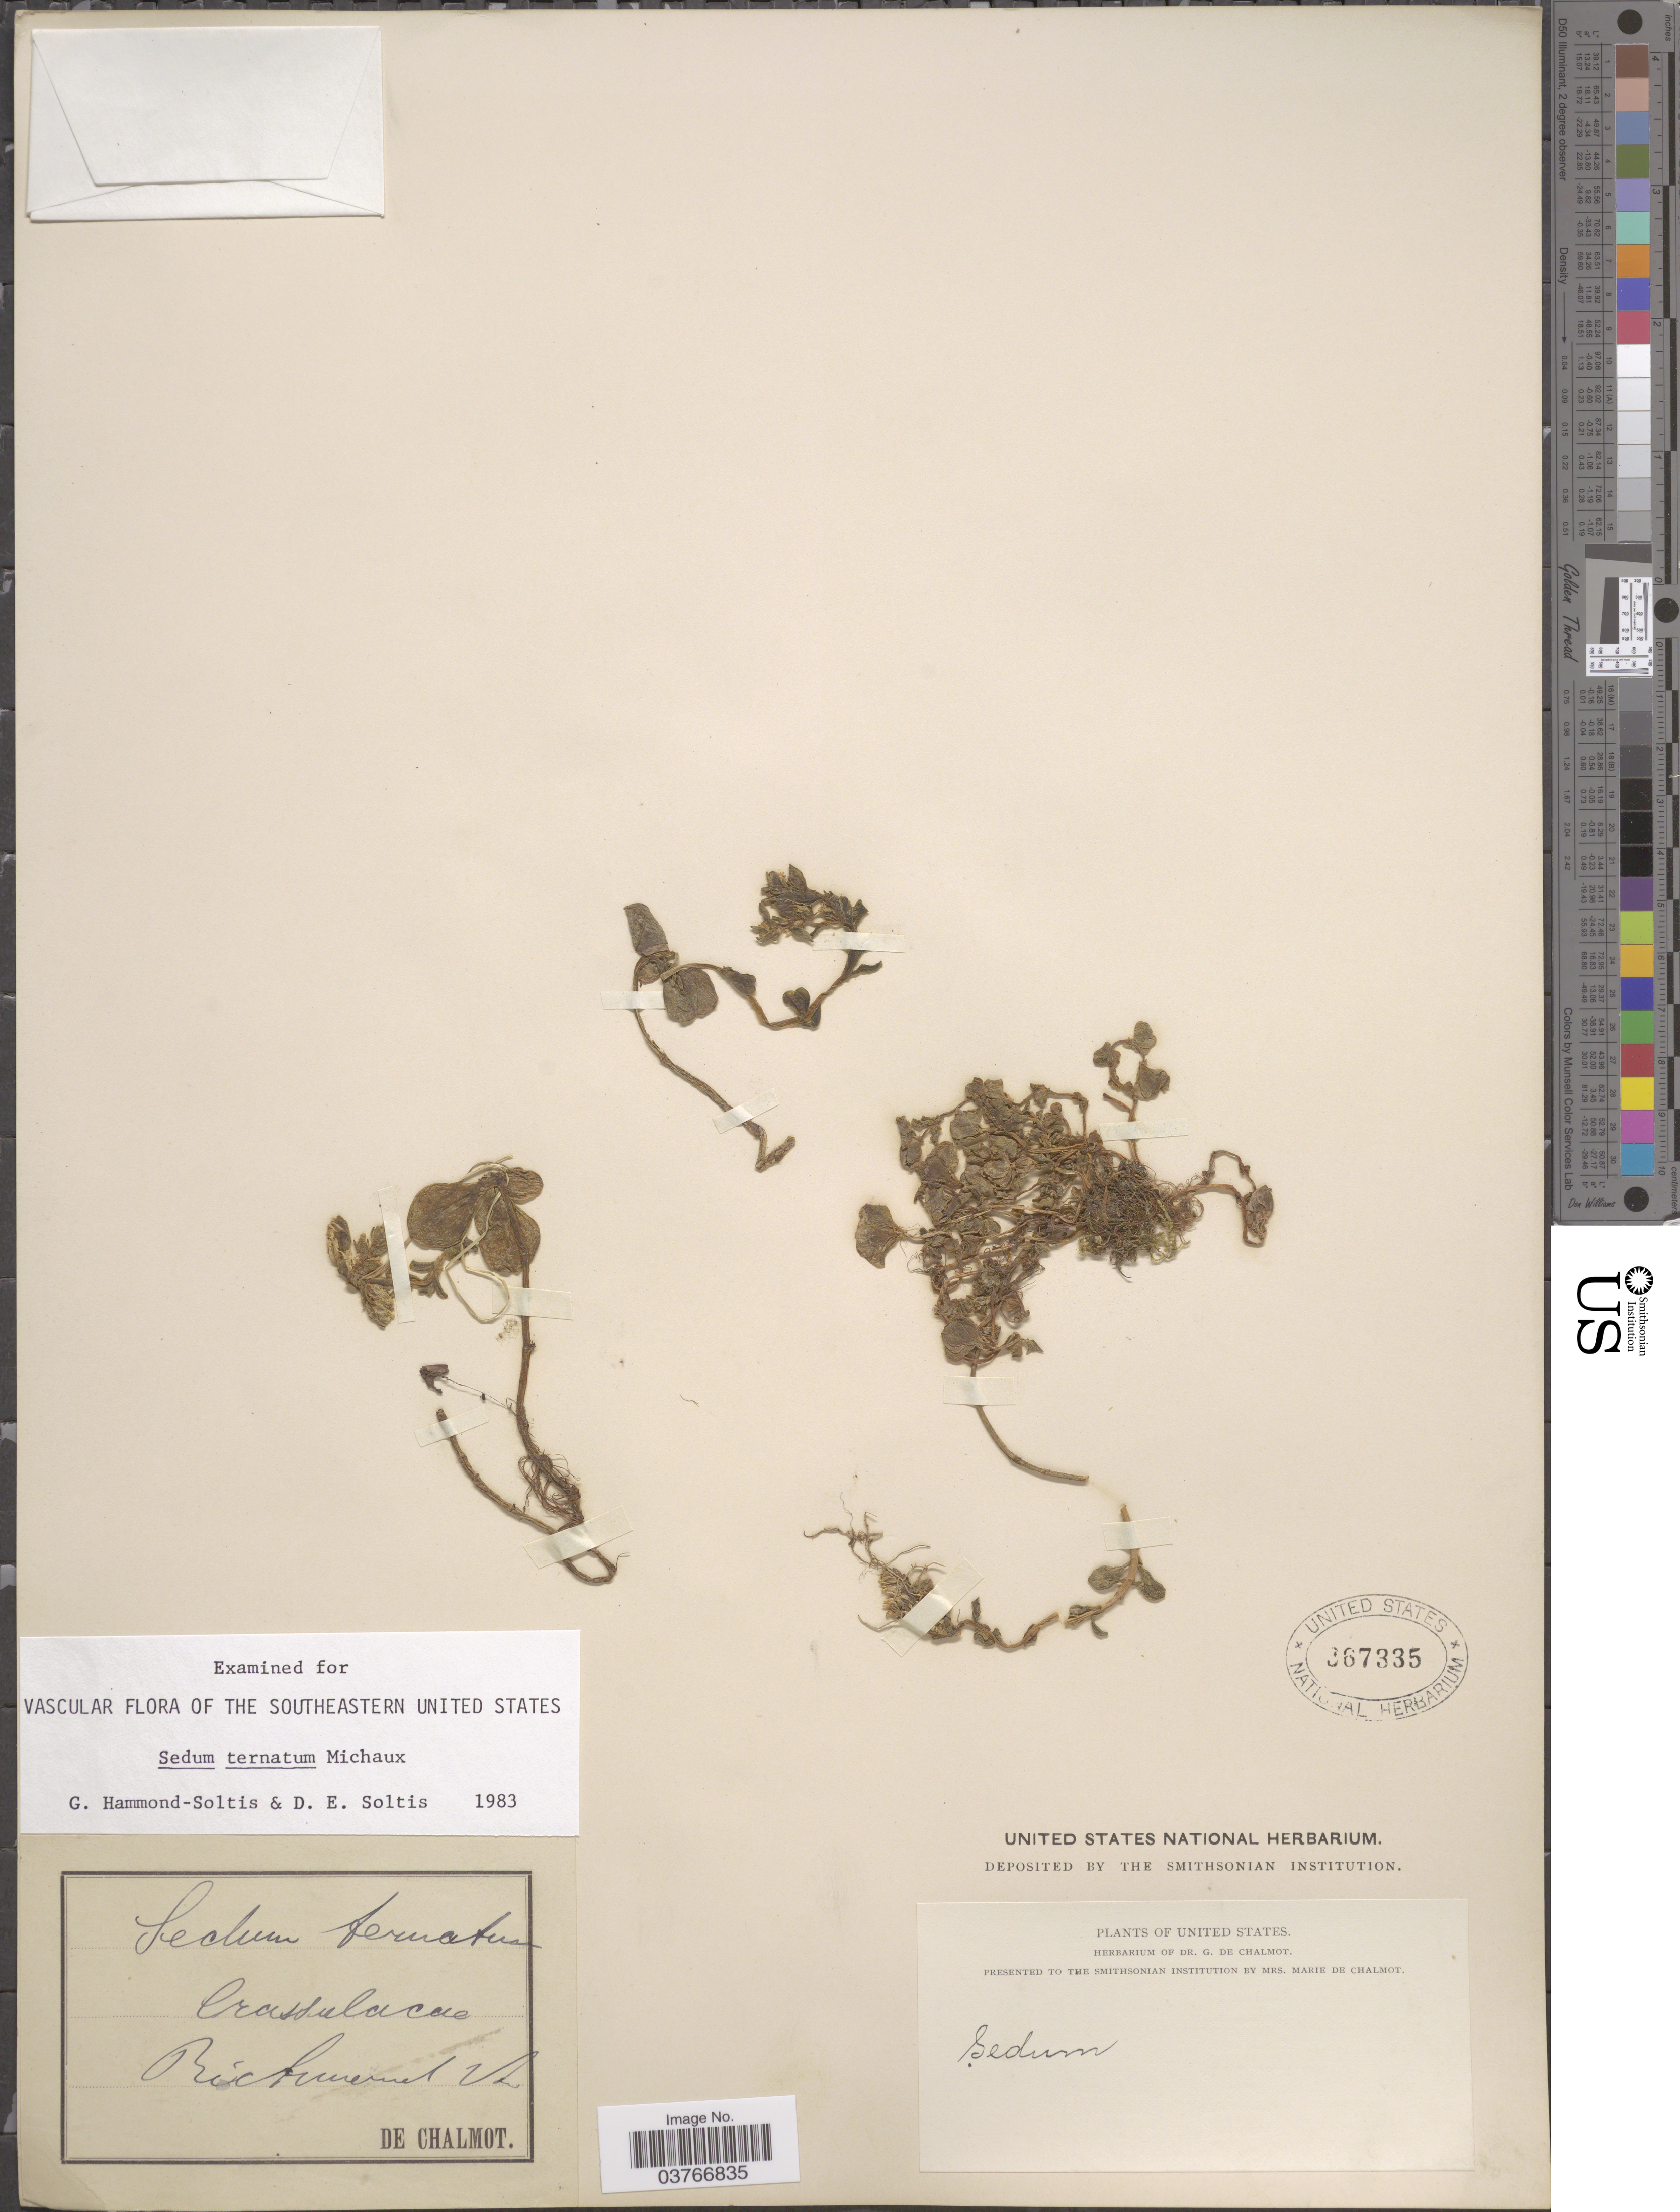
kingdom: Plantae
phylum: Tracheophyta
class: Magnoliopsida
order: Saxifragales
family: Crassulaceae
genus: Sedum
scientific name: Sedum ternatum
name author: Michx.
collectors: G. de Chalmot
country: United States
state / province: Virginia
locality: Richmond.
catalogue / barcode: US 367335